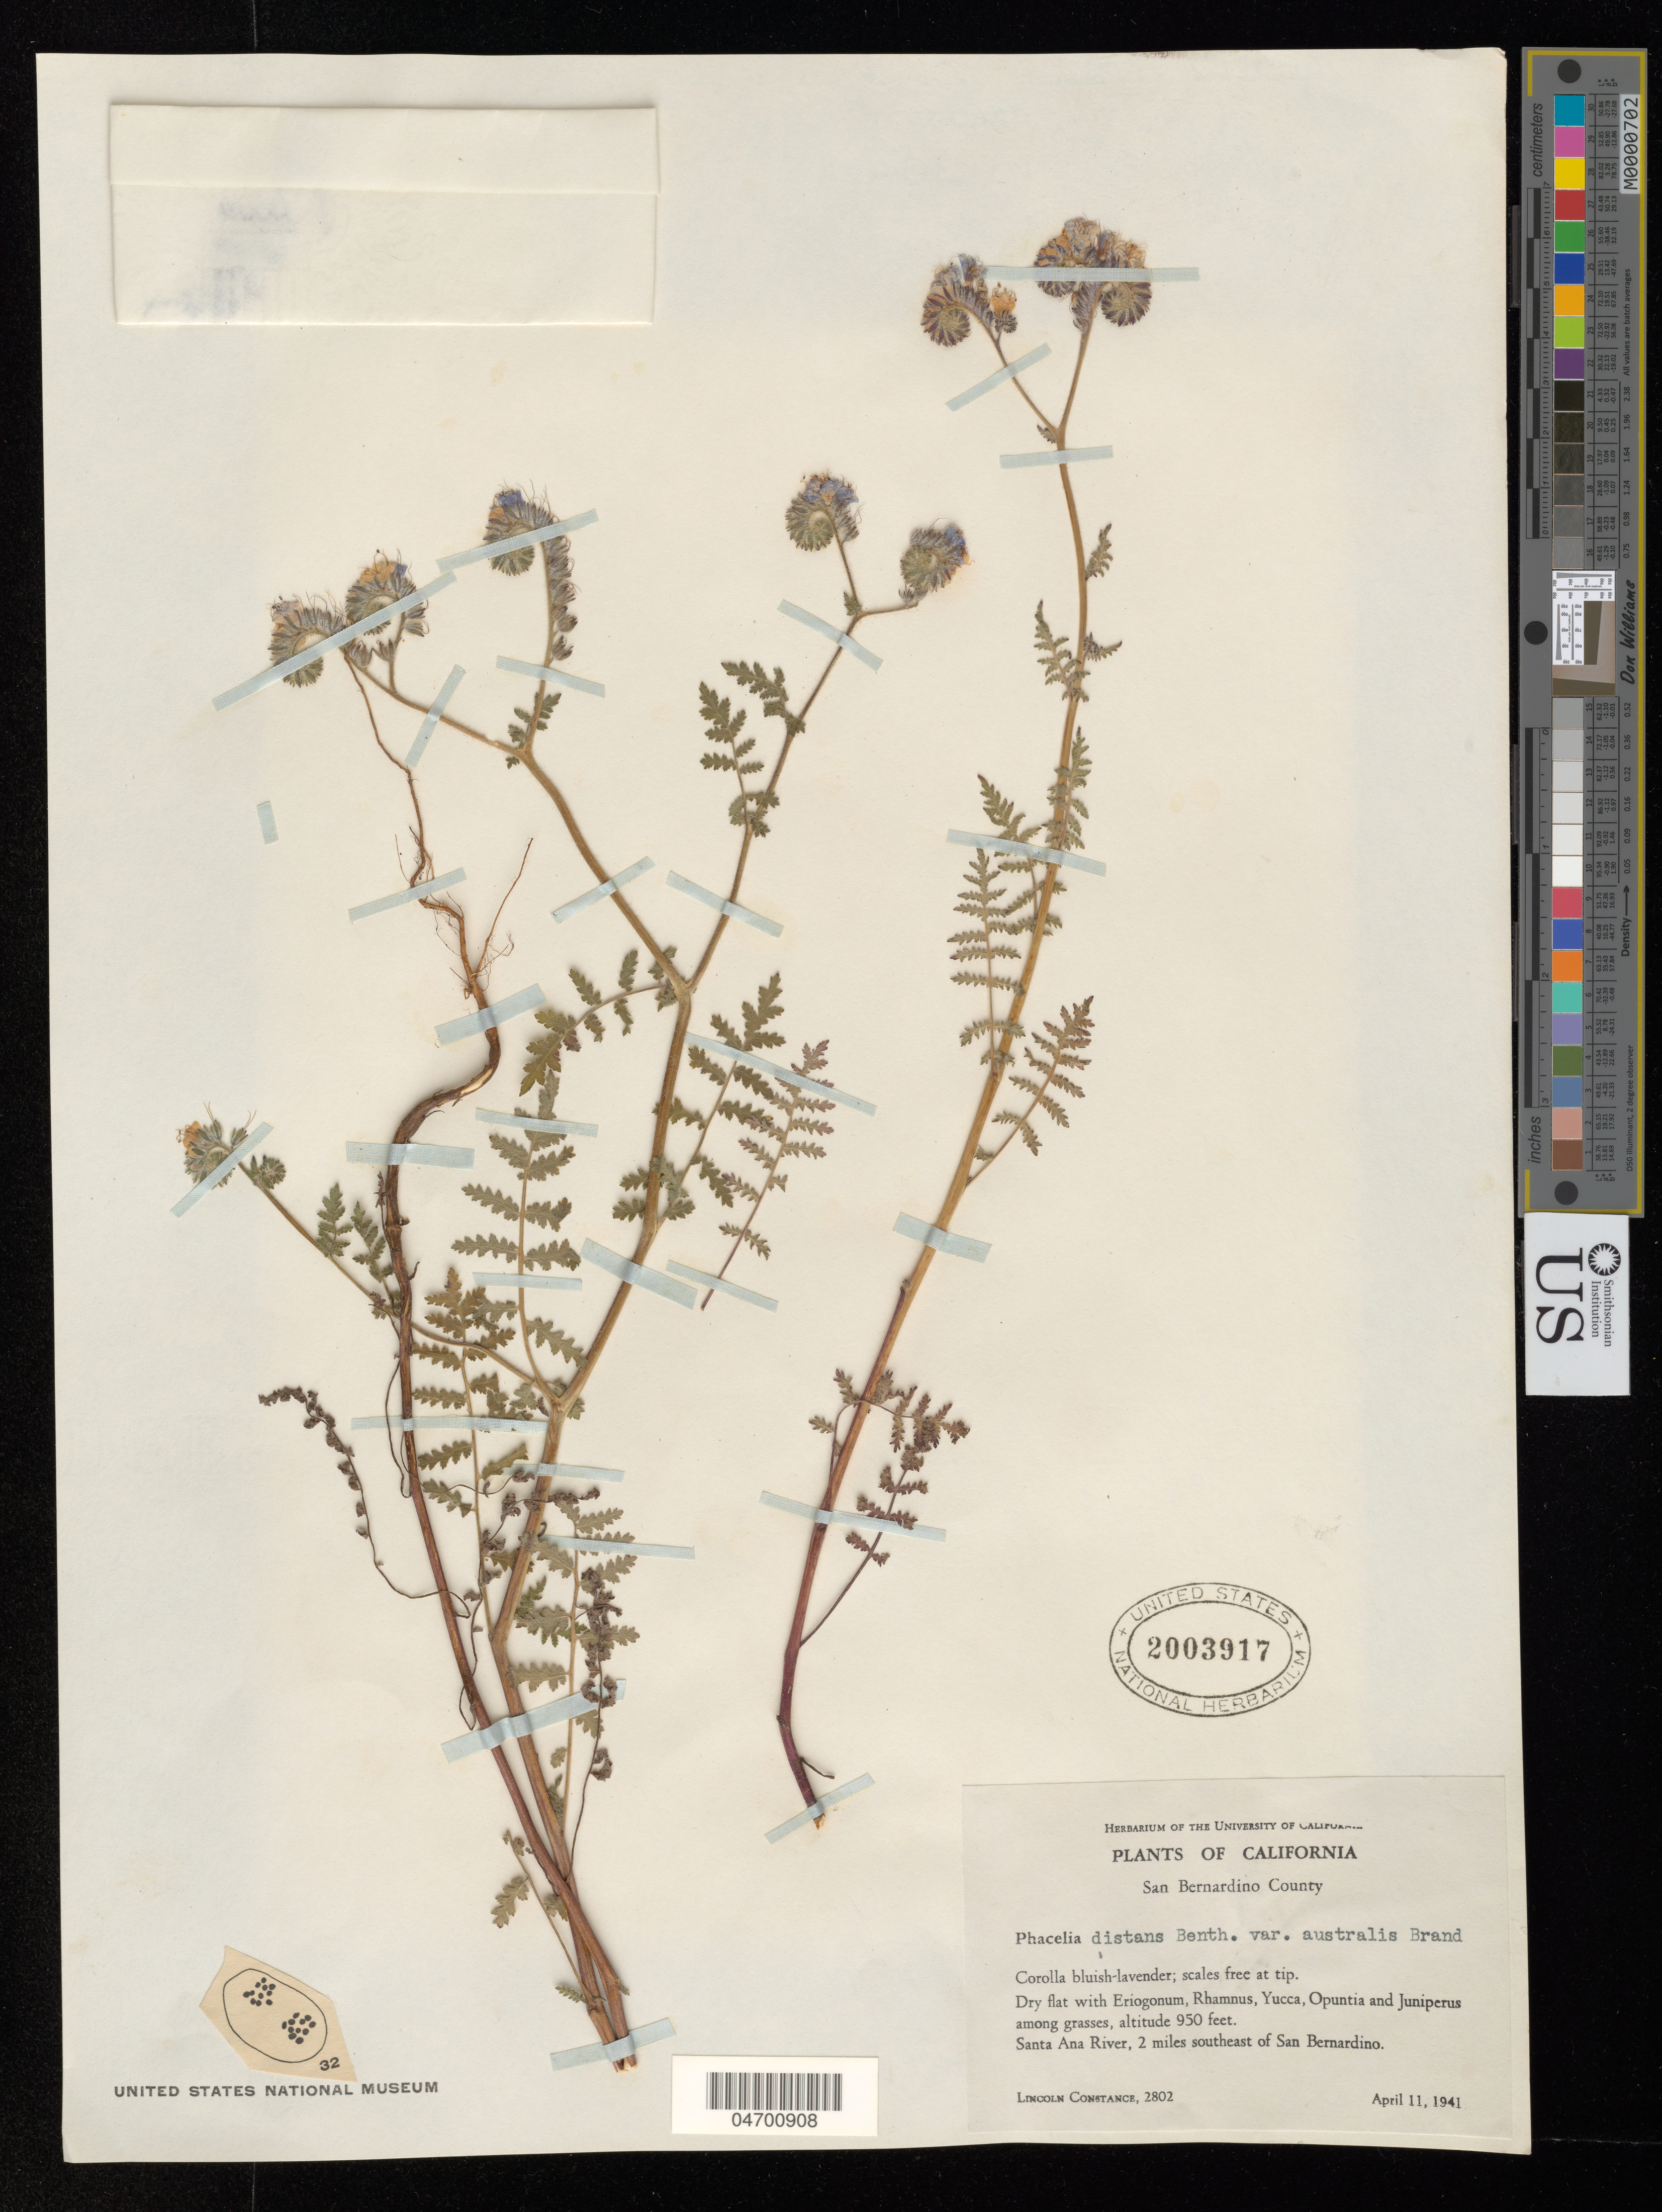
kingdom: Plantae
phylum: Tracheophyta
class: Magnoliopsida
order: Boraginales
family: Hydrophyllaceae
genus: Phacelia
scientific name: Phacelia distans var. australis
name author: Brand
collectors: L. Constance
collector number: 2802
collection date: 1941-04-11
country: United States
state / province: California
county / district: San Bernardino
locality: San Bernardino County. Santa Ana River, 2 miles southeast of San Bernardino.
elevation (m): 290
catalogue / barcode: US 2003917